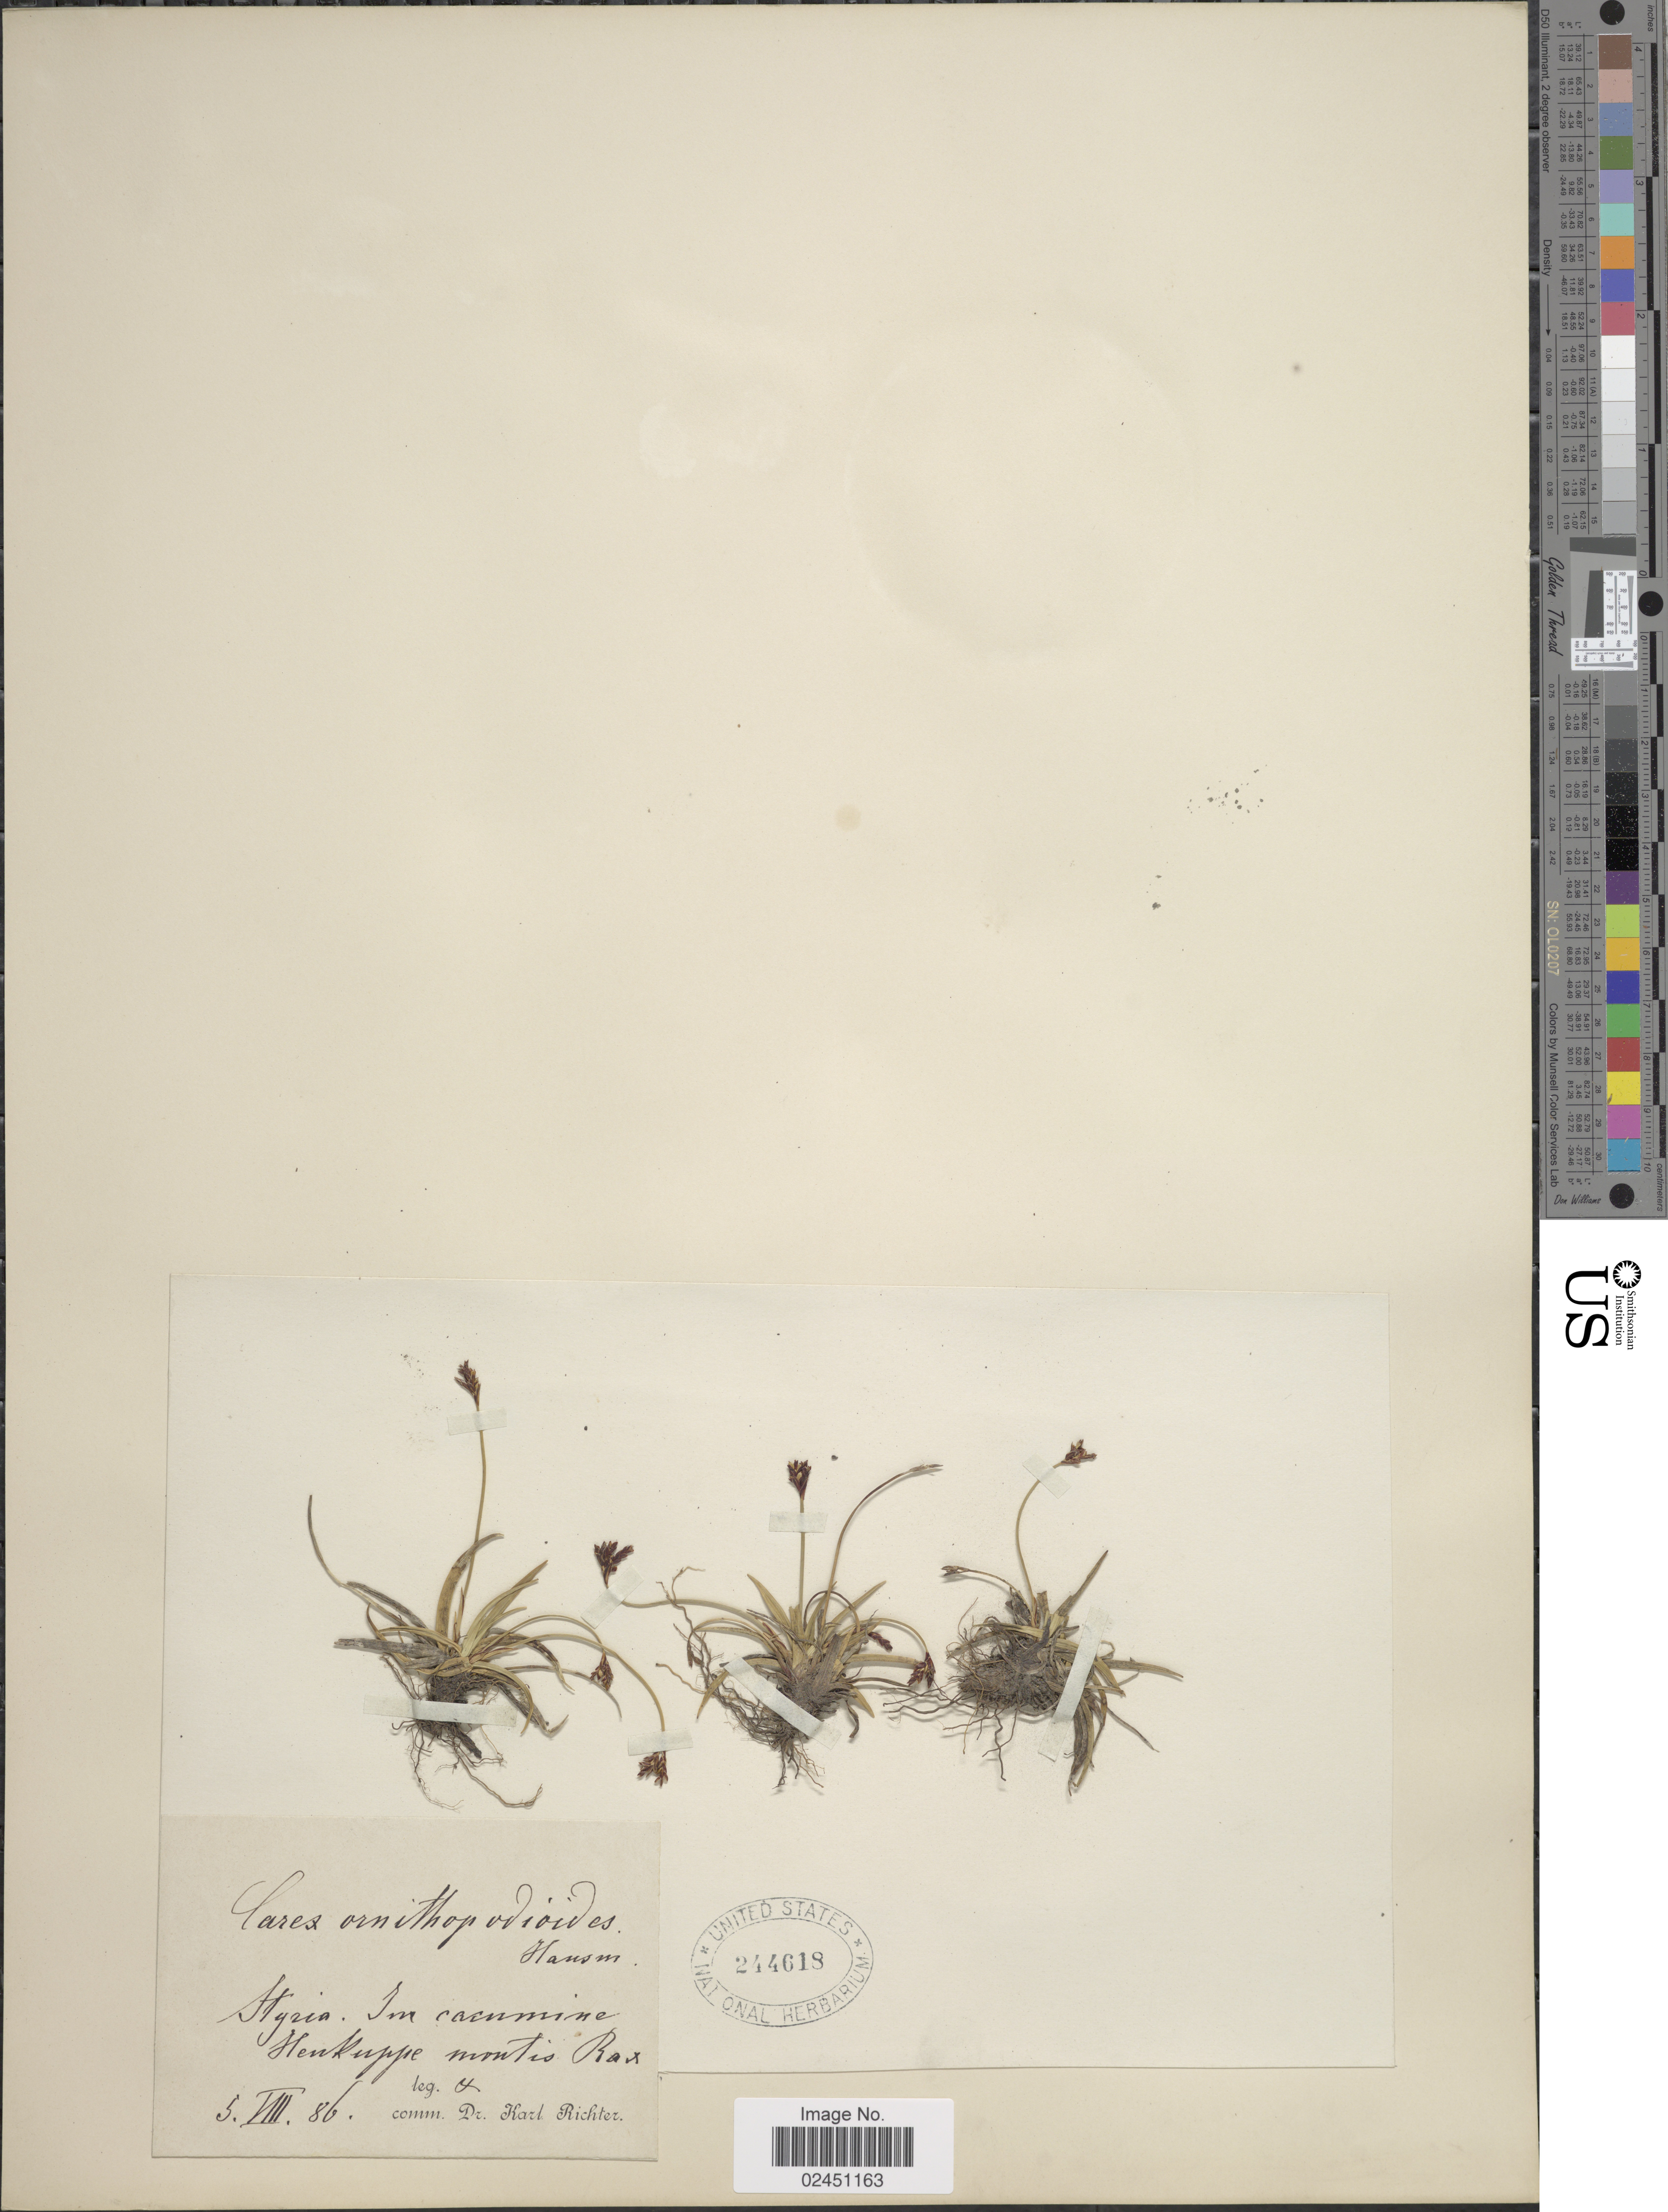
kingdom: Plantae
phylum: Tracheophyta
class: Liliopsida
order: Poales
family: Cyperaceae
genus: Carex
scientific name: Carex ornithopodioides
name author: Hausm.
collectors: K. Richter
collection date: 1886-08-05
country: Austria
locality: Styria. In commine Henkuppe montis Rax.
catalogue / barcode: US 244618